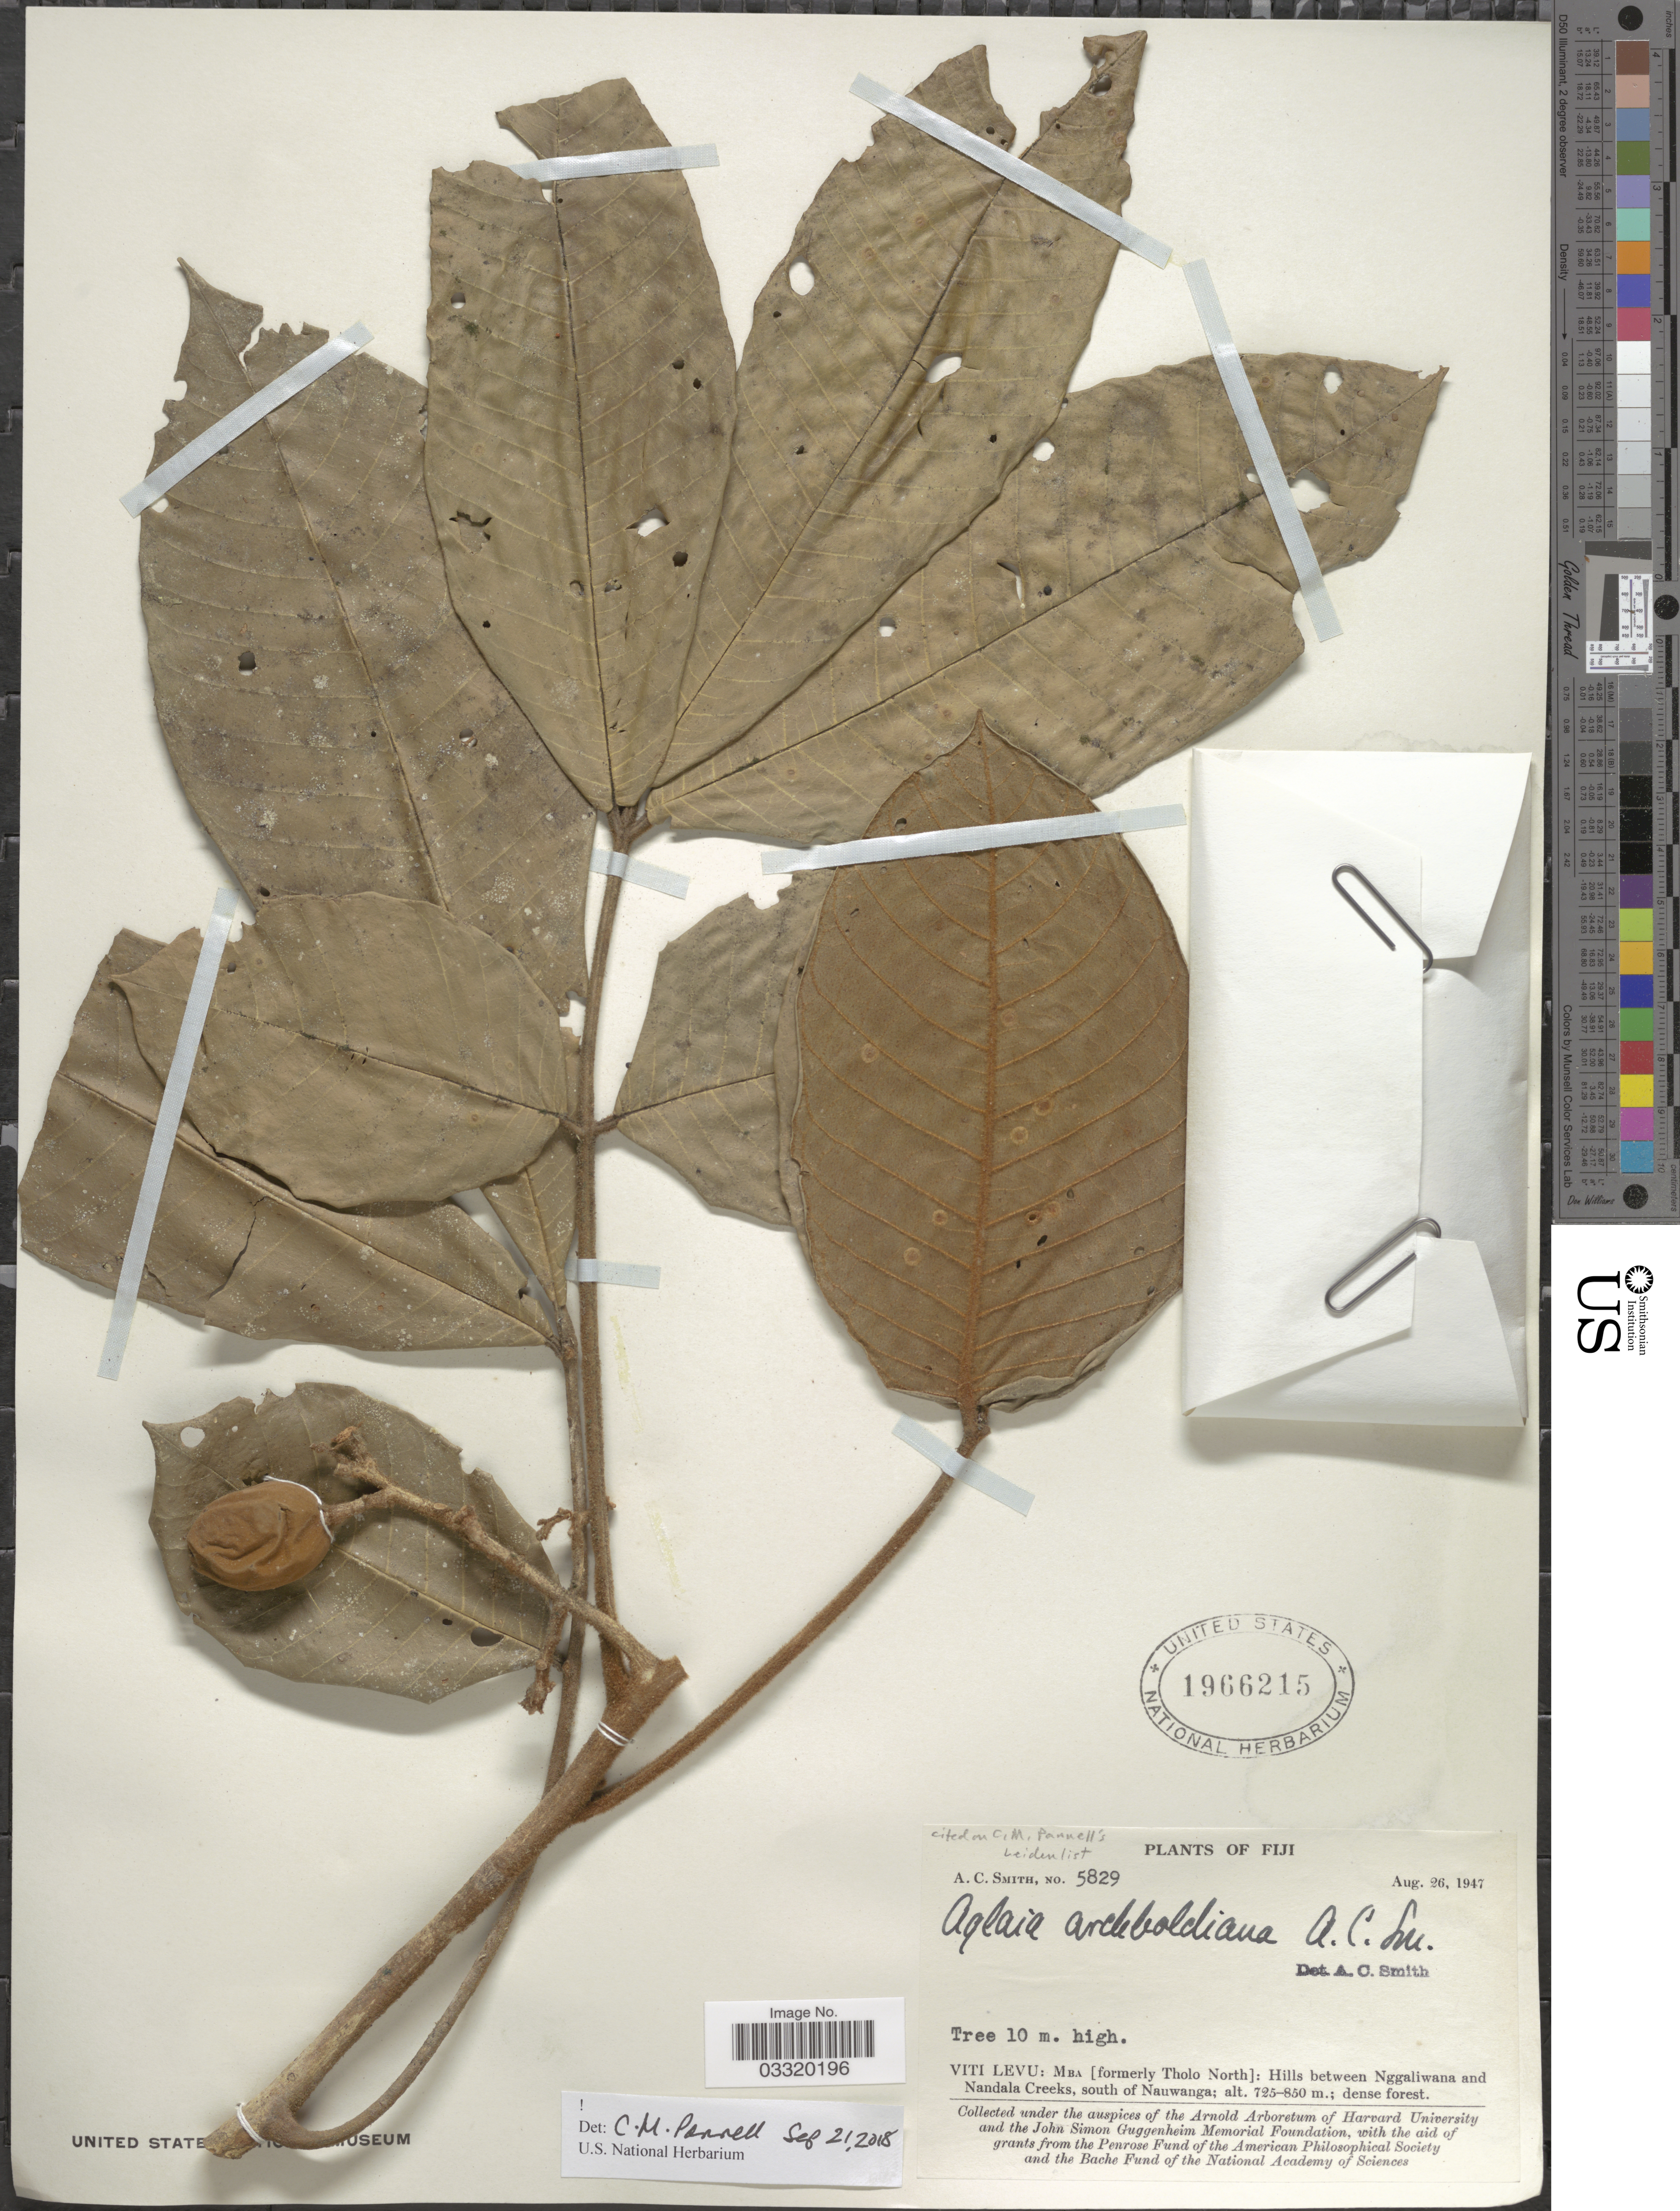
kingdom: Plantae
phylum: Tracheophyta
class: Magnoliopsida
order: Sapindales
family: Meliaceae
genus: Aglaia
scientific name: Aglaia archboldiana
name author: A.C. Sm.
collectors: A. C. Smith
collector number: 5829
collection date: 1947-08-26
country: Fiji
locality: Viti Levu: Mba [formerly Tholo North]: Hills between Nggaliwana and Nandala Creeks, south of Nauwanga.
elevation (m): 725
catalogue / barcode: US 1966215